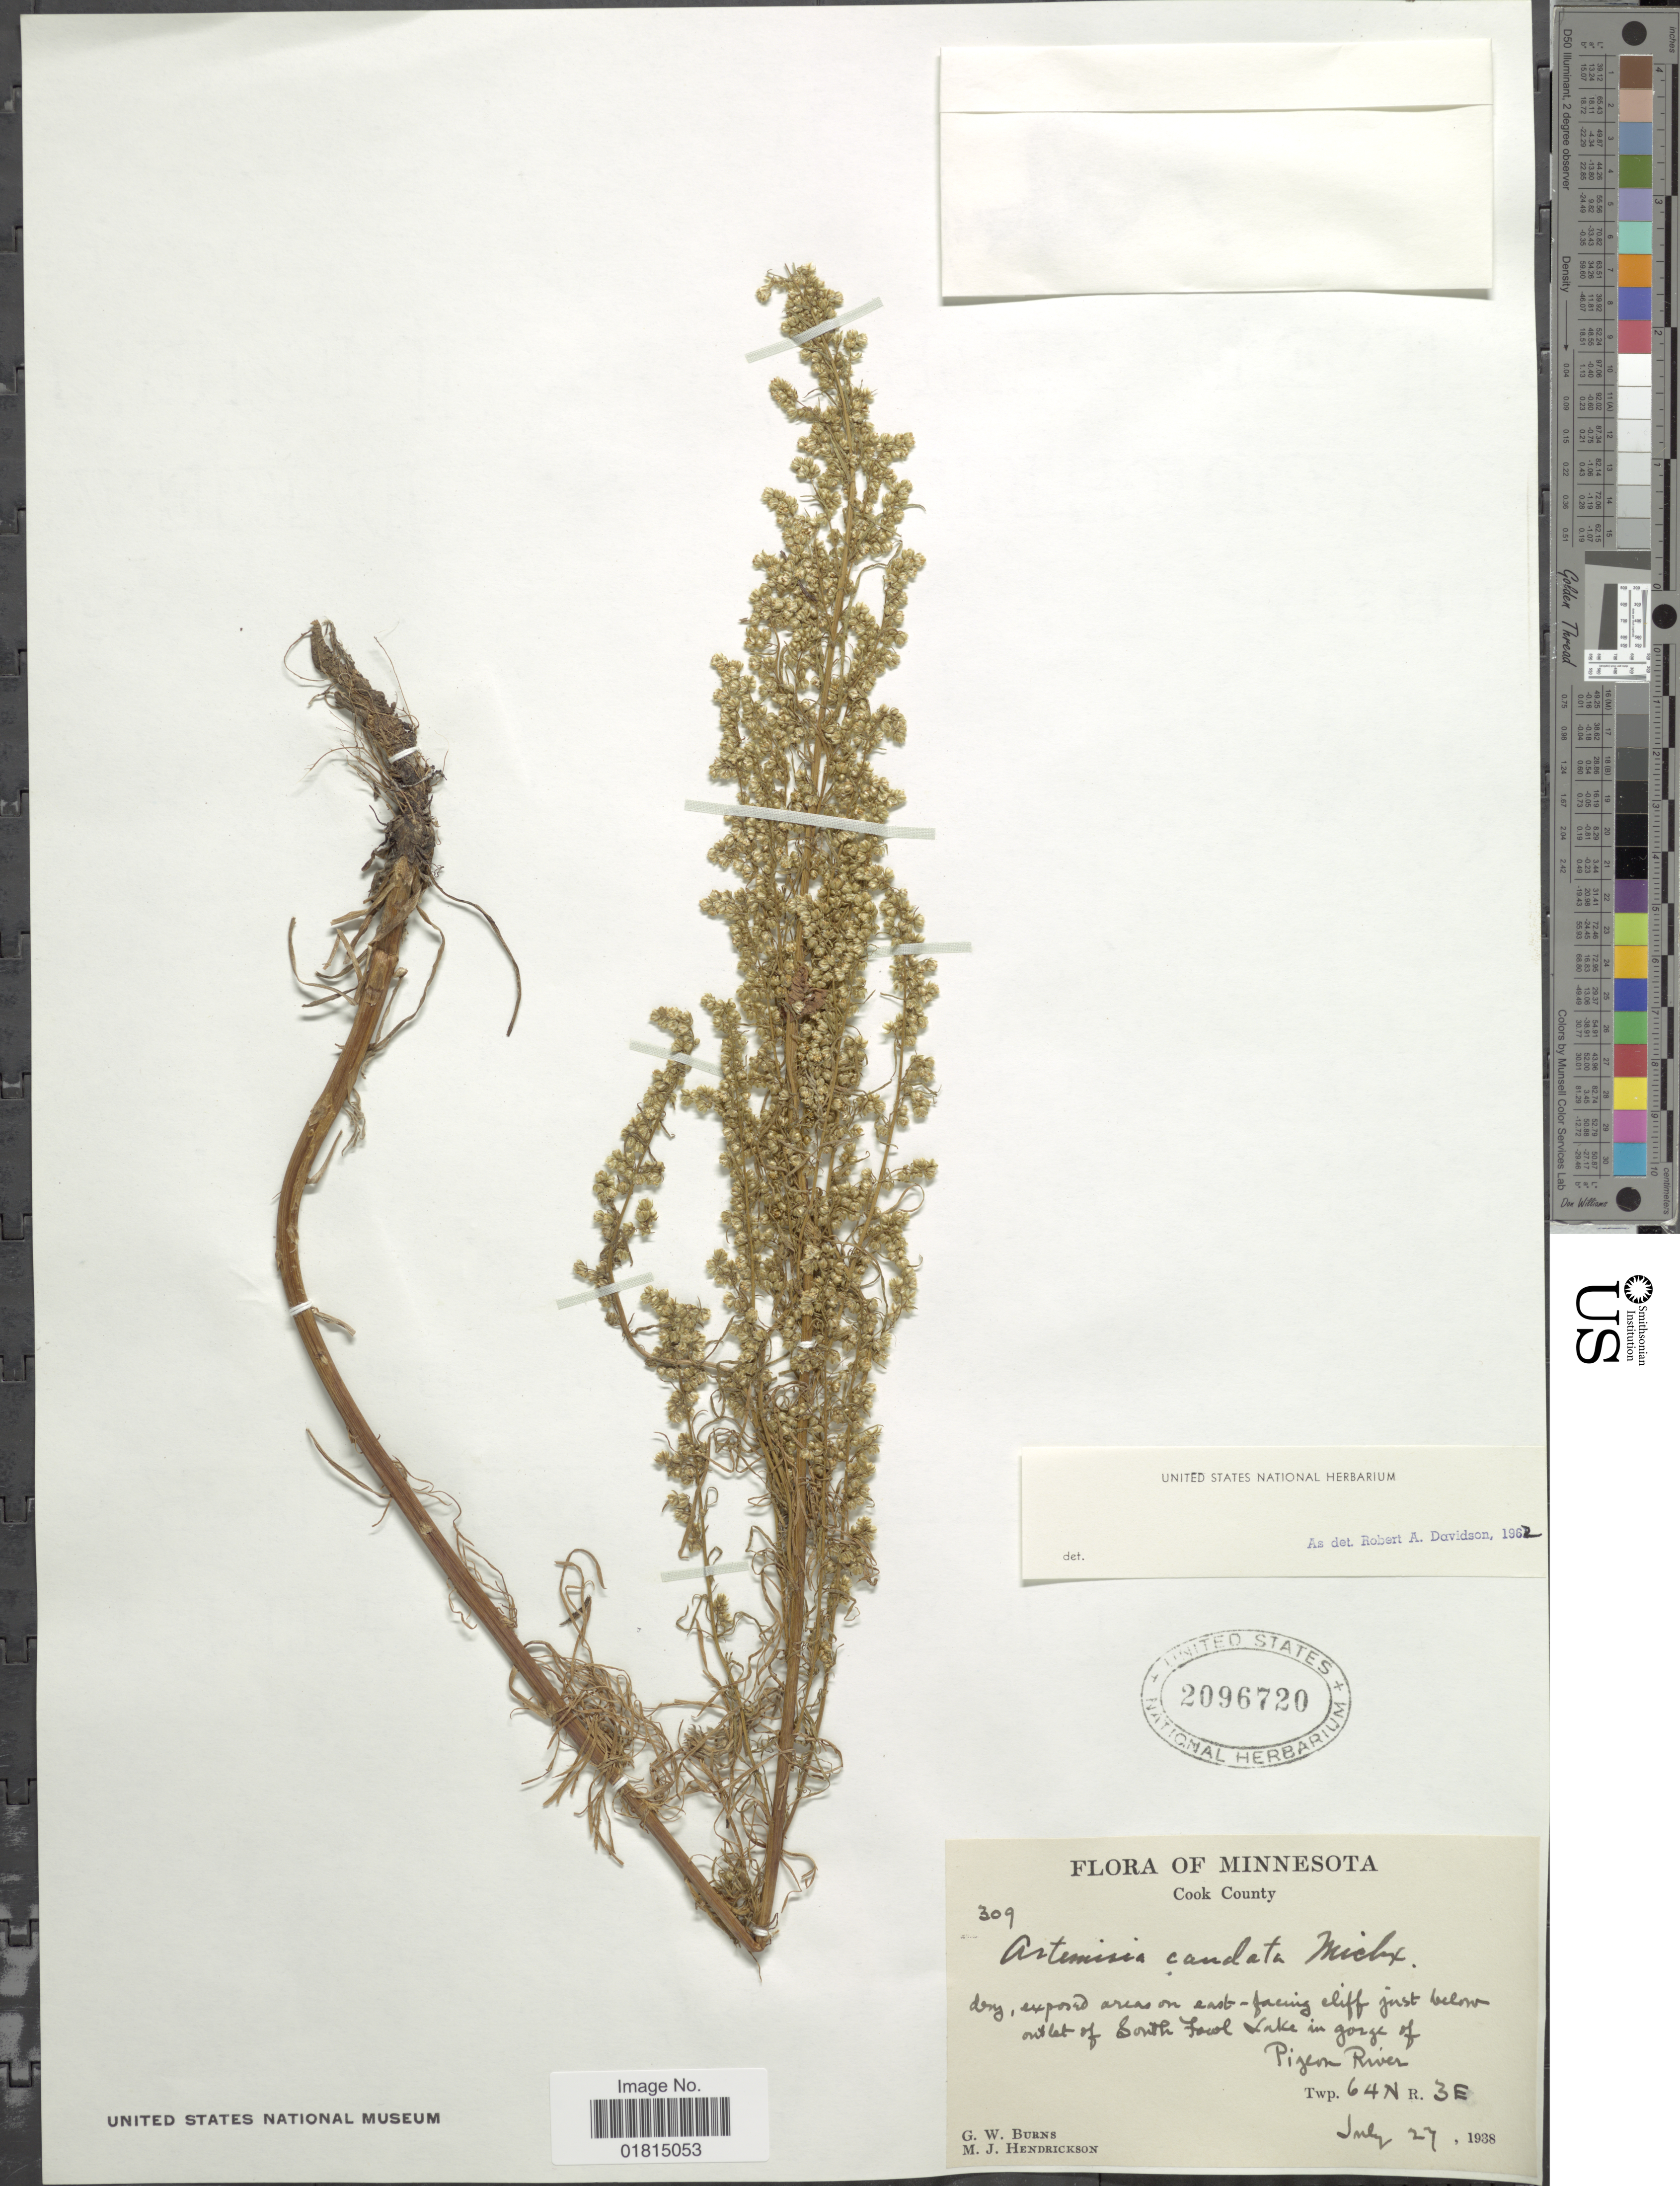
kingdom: Plantae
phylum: Tracheophyta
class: Magnoliopsida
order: Asterales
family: Asteraceae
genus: Artemisia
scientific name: Artemisia caudata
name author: Michx.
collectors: G. Burns & M. Hendrickson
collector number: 309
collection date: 1938-07-27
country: United States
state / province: Minnesota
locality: Cook County. Dry, exposed areas on east-facing cliff just below outlet of South Fowl Lake in gorge of Pigeon River. Twp. 64 N R. 3 E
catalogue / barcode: US 2096720